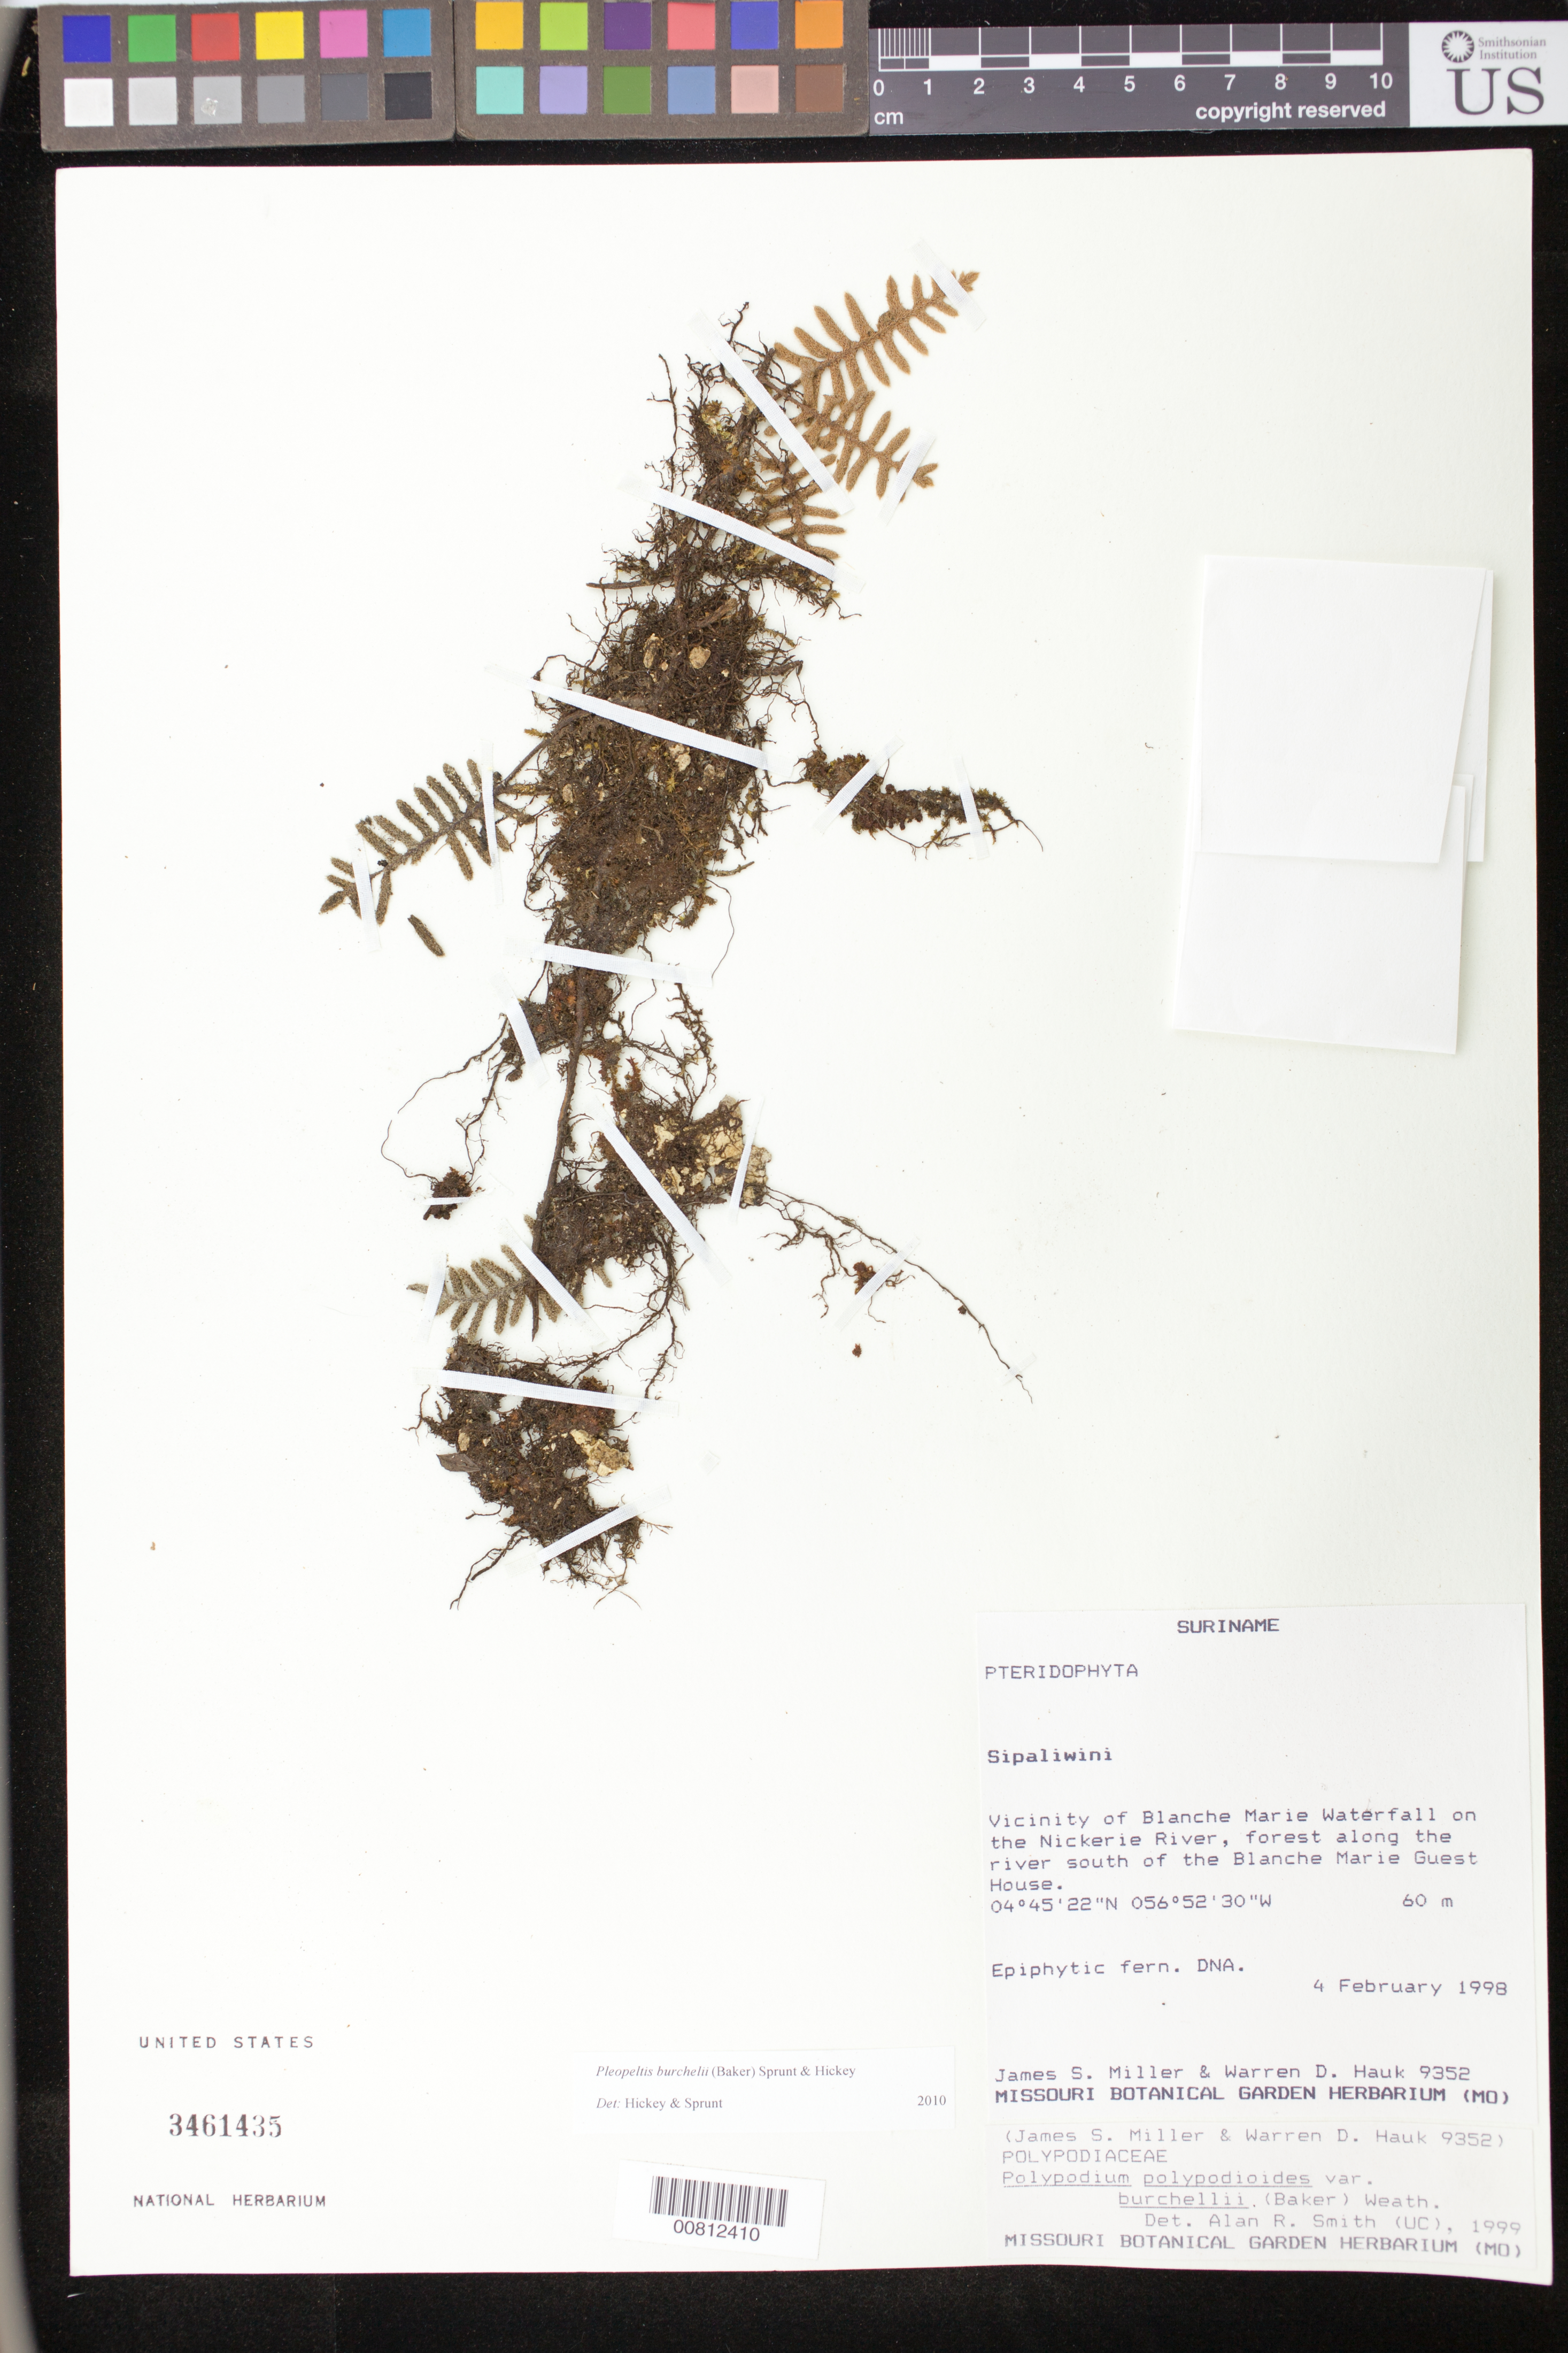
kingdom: Plantae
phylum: Tracheophyta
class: Polypodiopsida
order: Polypodiales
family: Polypodiaceae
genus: Pleopeltis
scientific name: Pleopeltis burchellii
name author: (Baker) Sprunt & Hickey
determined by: Hickey, R. J.; Sprunt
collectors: J. S. Miller & W. Hauk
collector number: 9352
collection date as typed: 4-Feb-98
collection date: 1998-02-04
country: Suriname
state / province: Sipaliwini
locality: Blanche Marie falls, vic., on Nickerie R., around Blanche Marie Guest House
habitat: Forest along the river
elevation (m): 60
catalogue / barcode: US 3461435